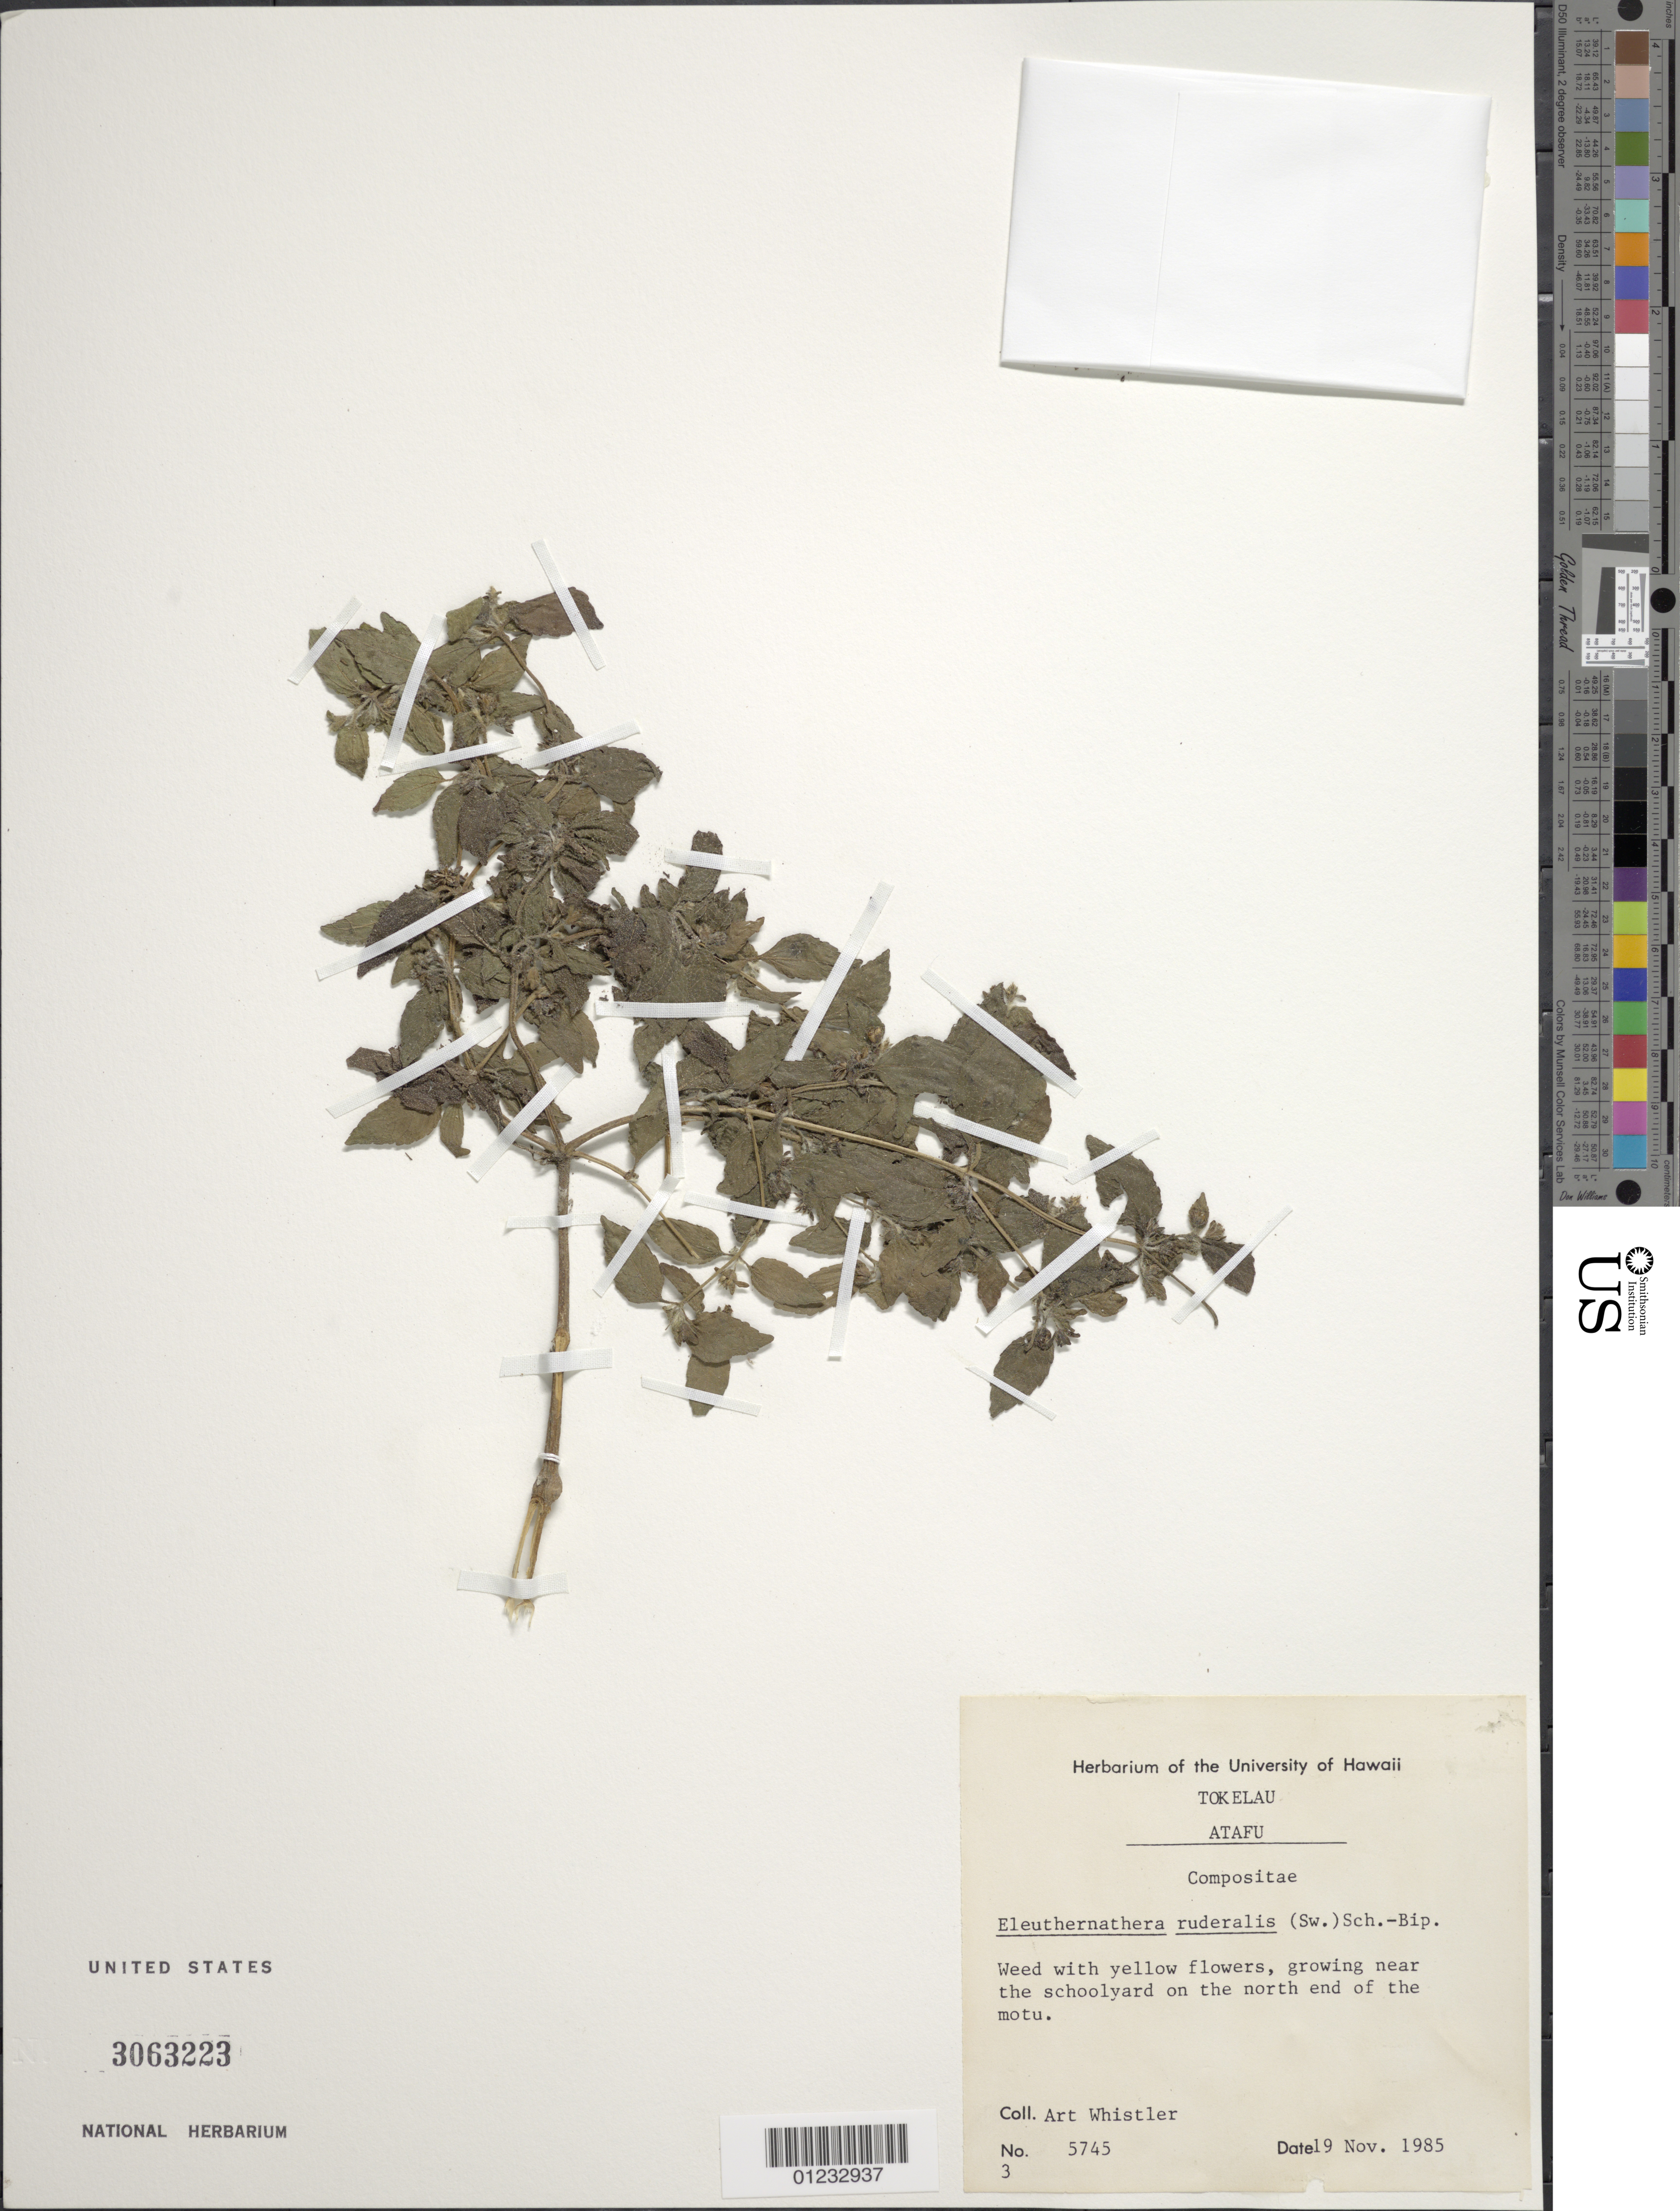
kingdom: Plantae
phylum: Tracheophyta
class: Magnoliopsida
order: Asterales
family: Asteraceae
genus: Eleutheranthera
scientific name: Eleutheranthera ruderalis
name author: (Sw.) Sch. Bip.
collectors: A. Whistler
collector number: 5745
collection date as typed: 19 Nov 1985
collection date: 1985-11-19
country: Tokelau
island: Atafu Atoll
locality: Near the schoolyard on the north end of the motu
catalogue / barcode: US 3063223